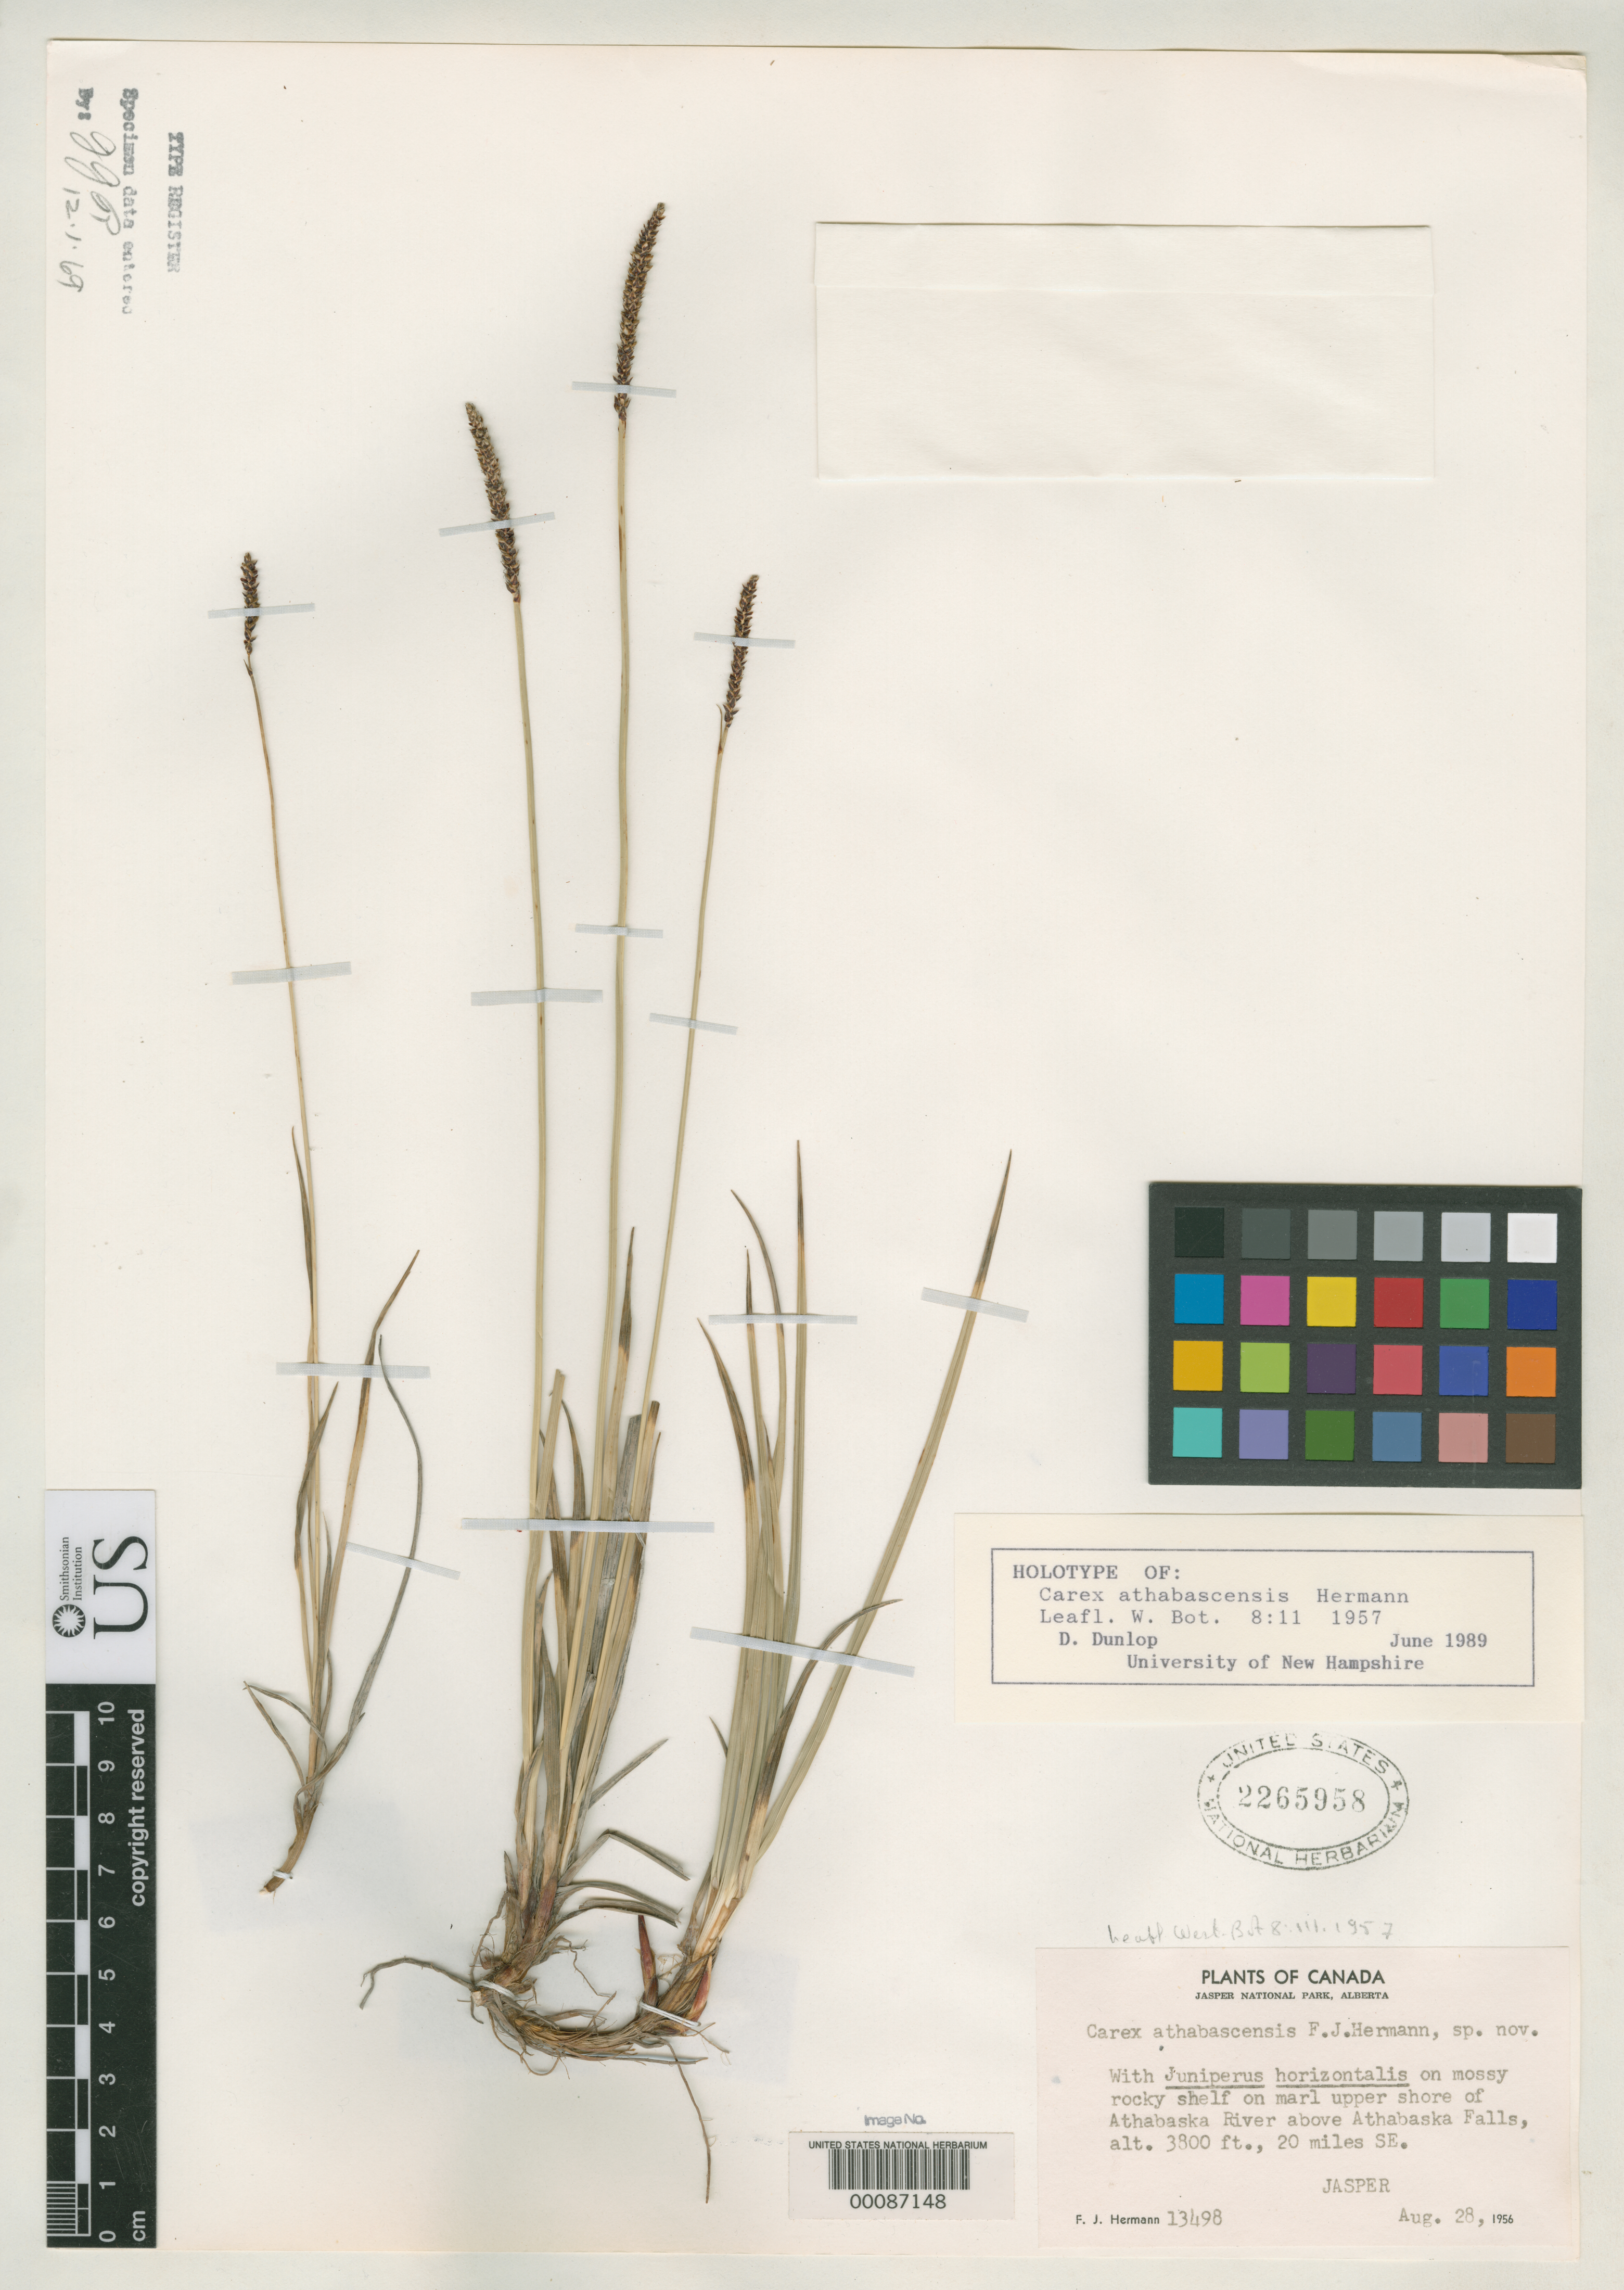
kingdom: Plantae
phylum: Tracheophyta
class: Liliopsida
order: Poales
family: Cyperaceae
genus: Carex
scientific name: Carex athabascensis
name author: F.J. Herm.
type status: Holotype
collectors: F. J. Hermann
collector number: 13498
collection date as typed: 28 Aug 1956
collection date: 1956-08-28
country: Canada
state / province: Alberta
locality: Jasper National Park, Athabasca River, Athabasca Falls.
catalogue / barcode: US 2265958